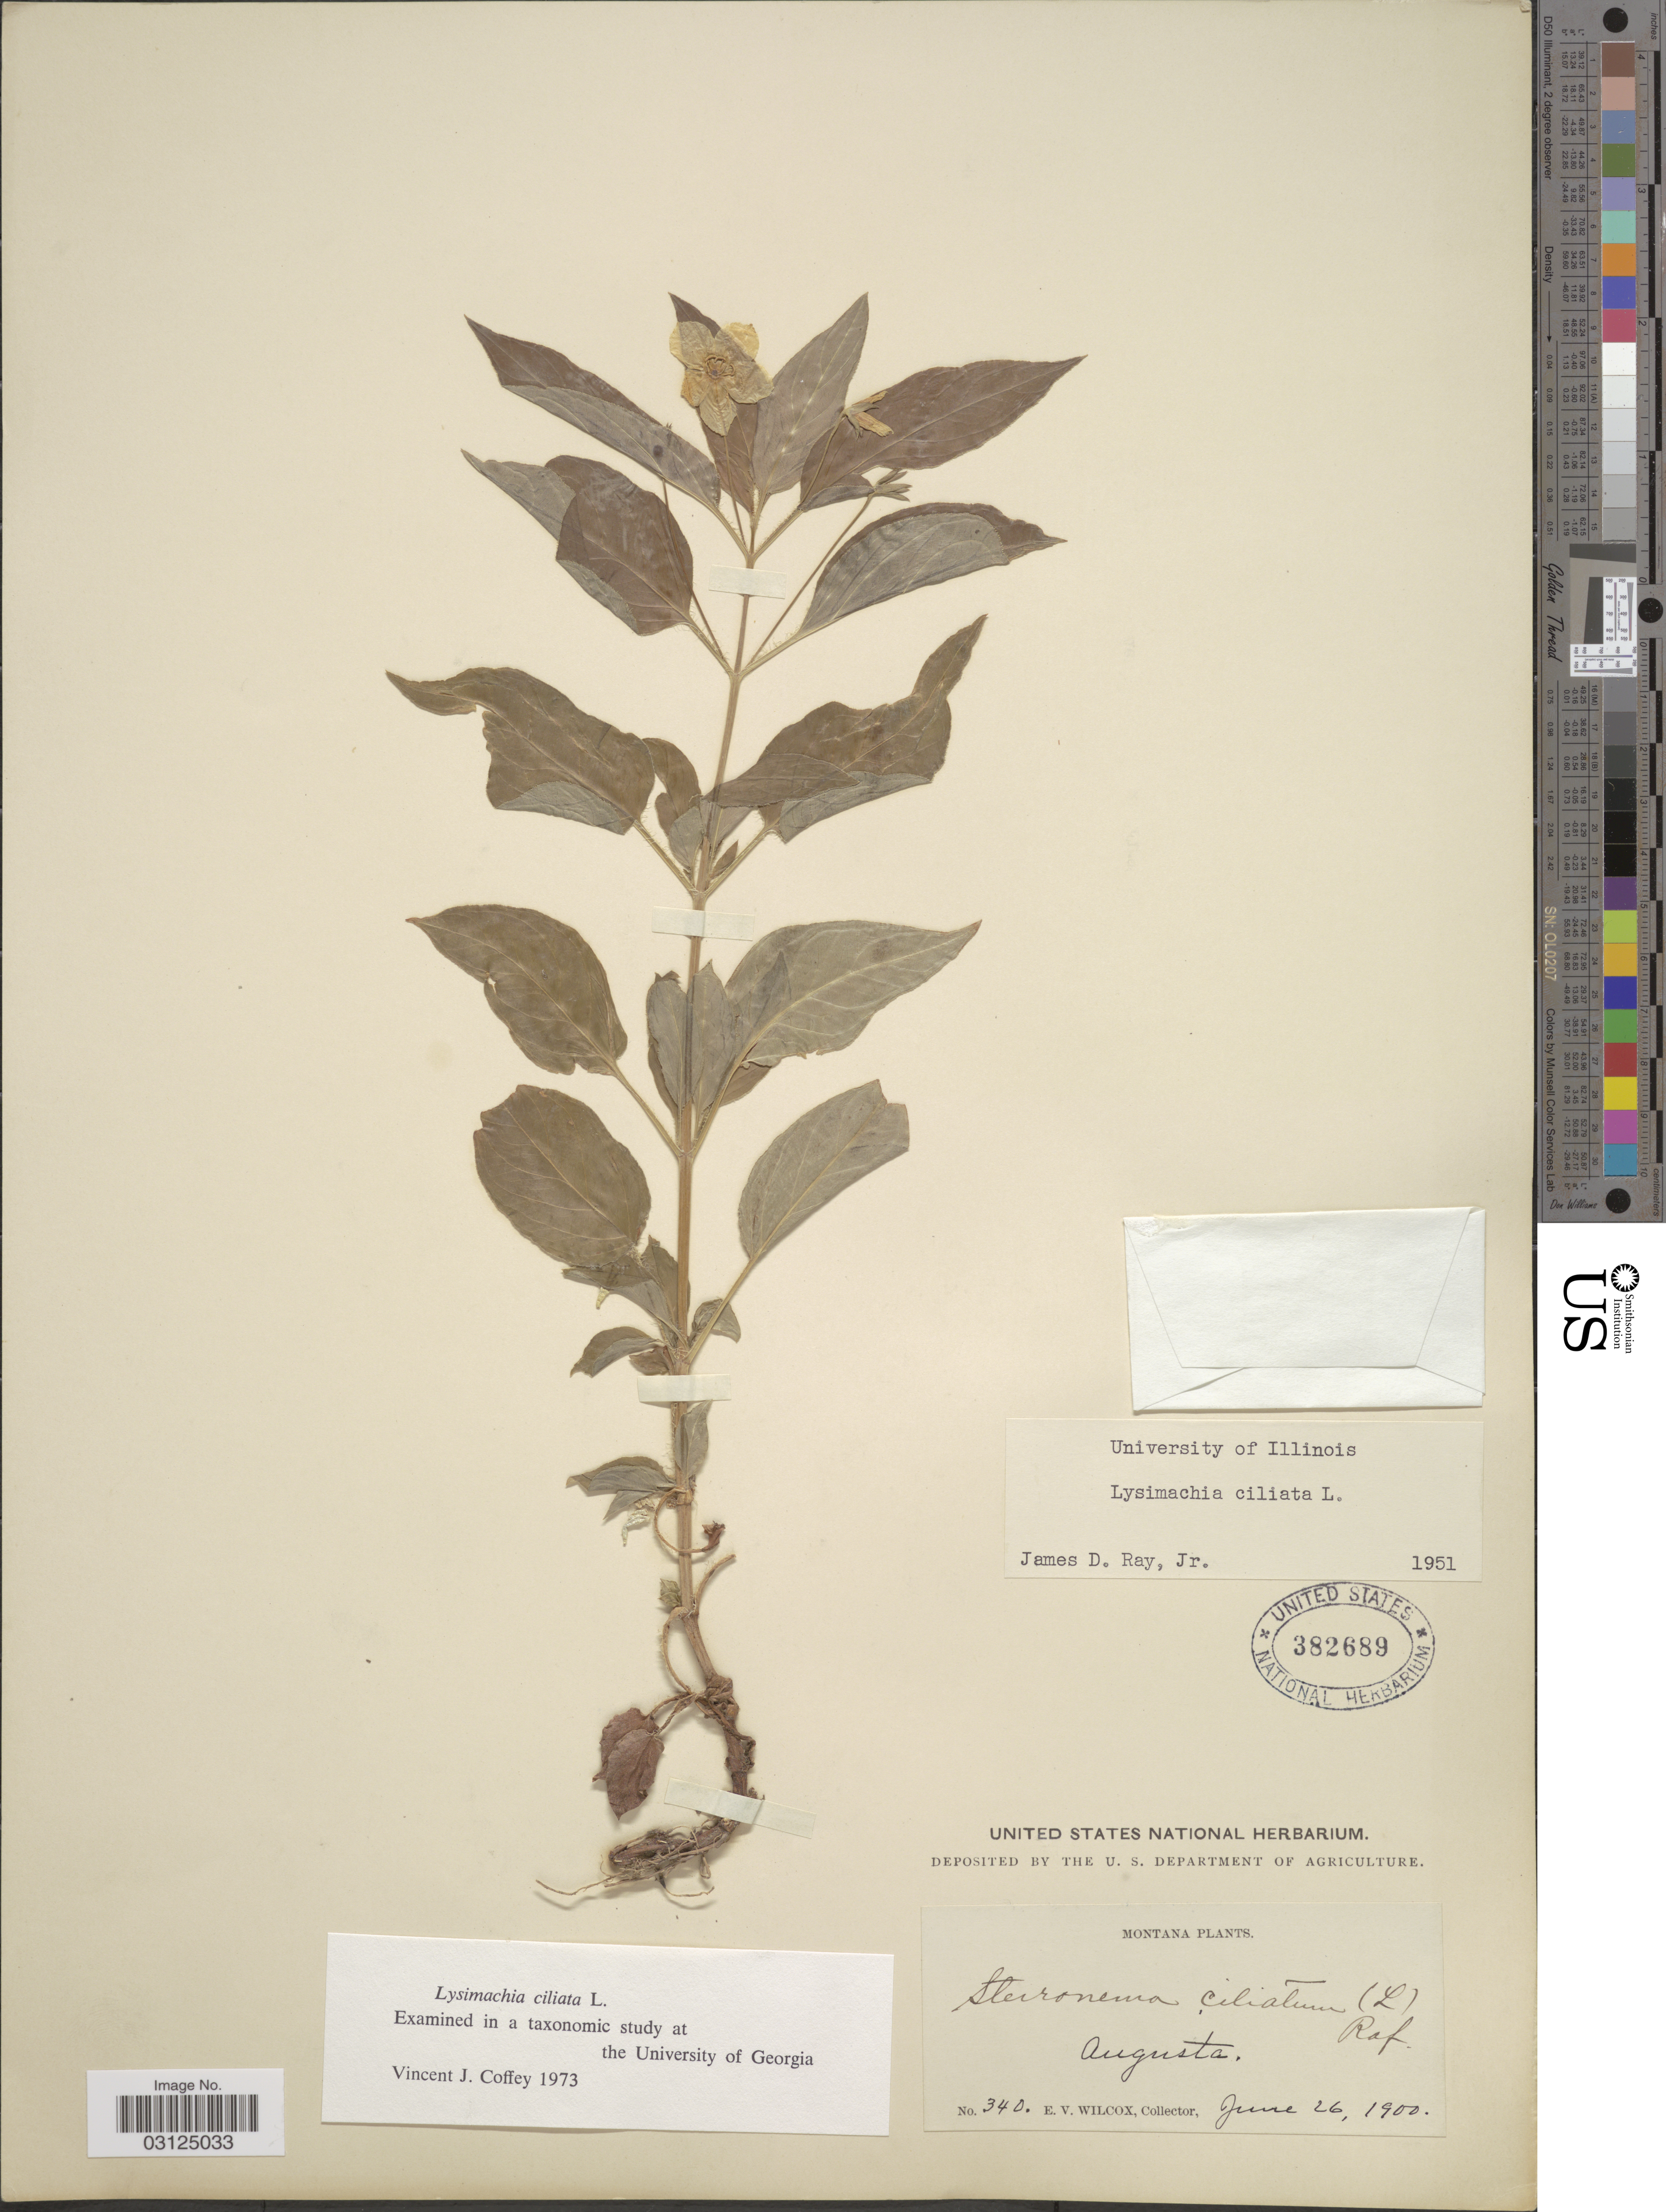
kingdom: Plantae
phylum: Tracheophyta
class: Magnoliopsida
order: Ericales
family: Primulaceae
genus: Lysimachia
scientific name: Lysimachia ciliata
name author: L.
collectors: E. V. Wilcox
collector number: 340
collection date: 1900-06-26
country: United States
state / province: Montana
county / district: Lewis and Clark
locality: Augusta.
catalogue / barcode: US 382689